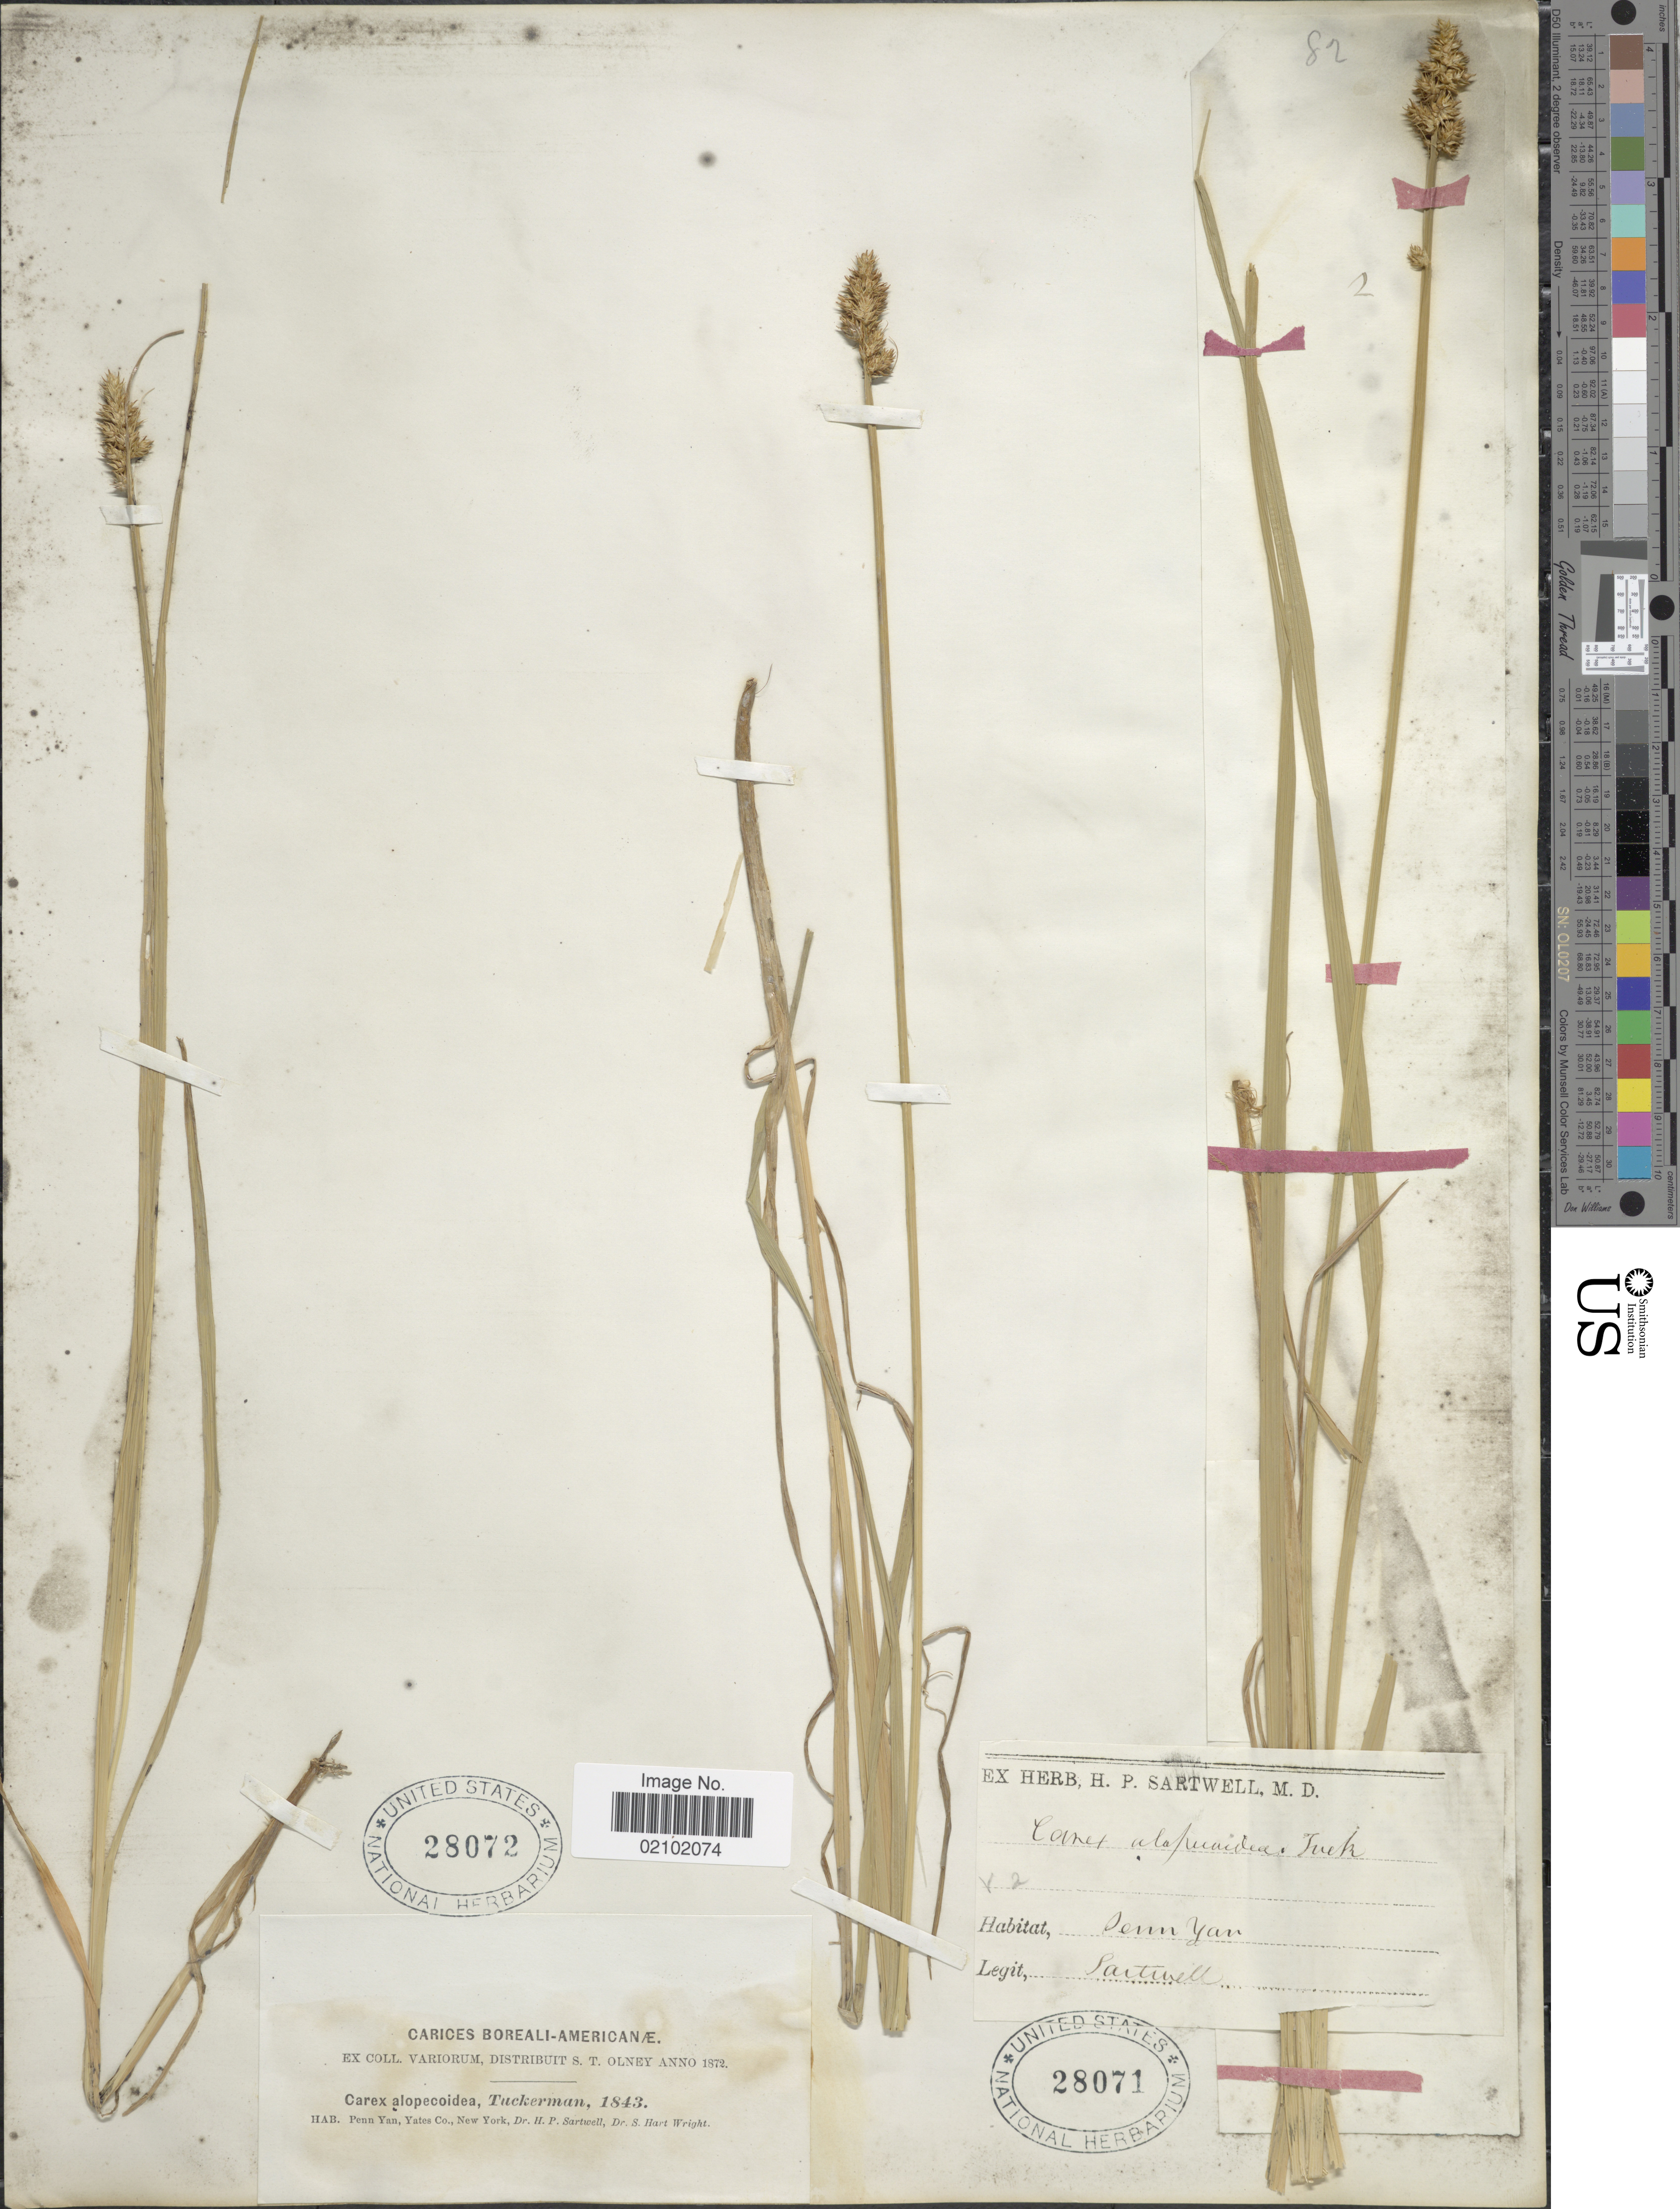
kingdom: Plantae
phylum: Tracheophyta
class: Liliopsida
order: Poales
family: Cyperaceae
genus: Carex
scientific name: Carex alopecoidea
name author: Tuck.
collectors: H. P. Sartwell & S. H. Wright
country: United States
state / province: New York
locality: Penn Yan, Yates Co.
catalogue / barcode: US 28072-2